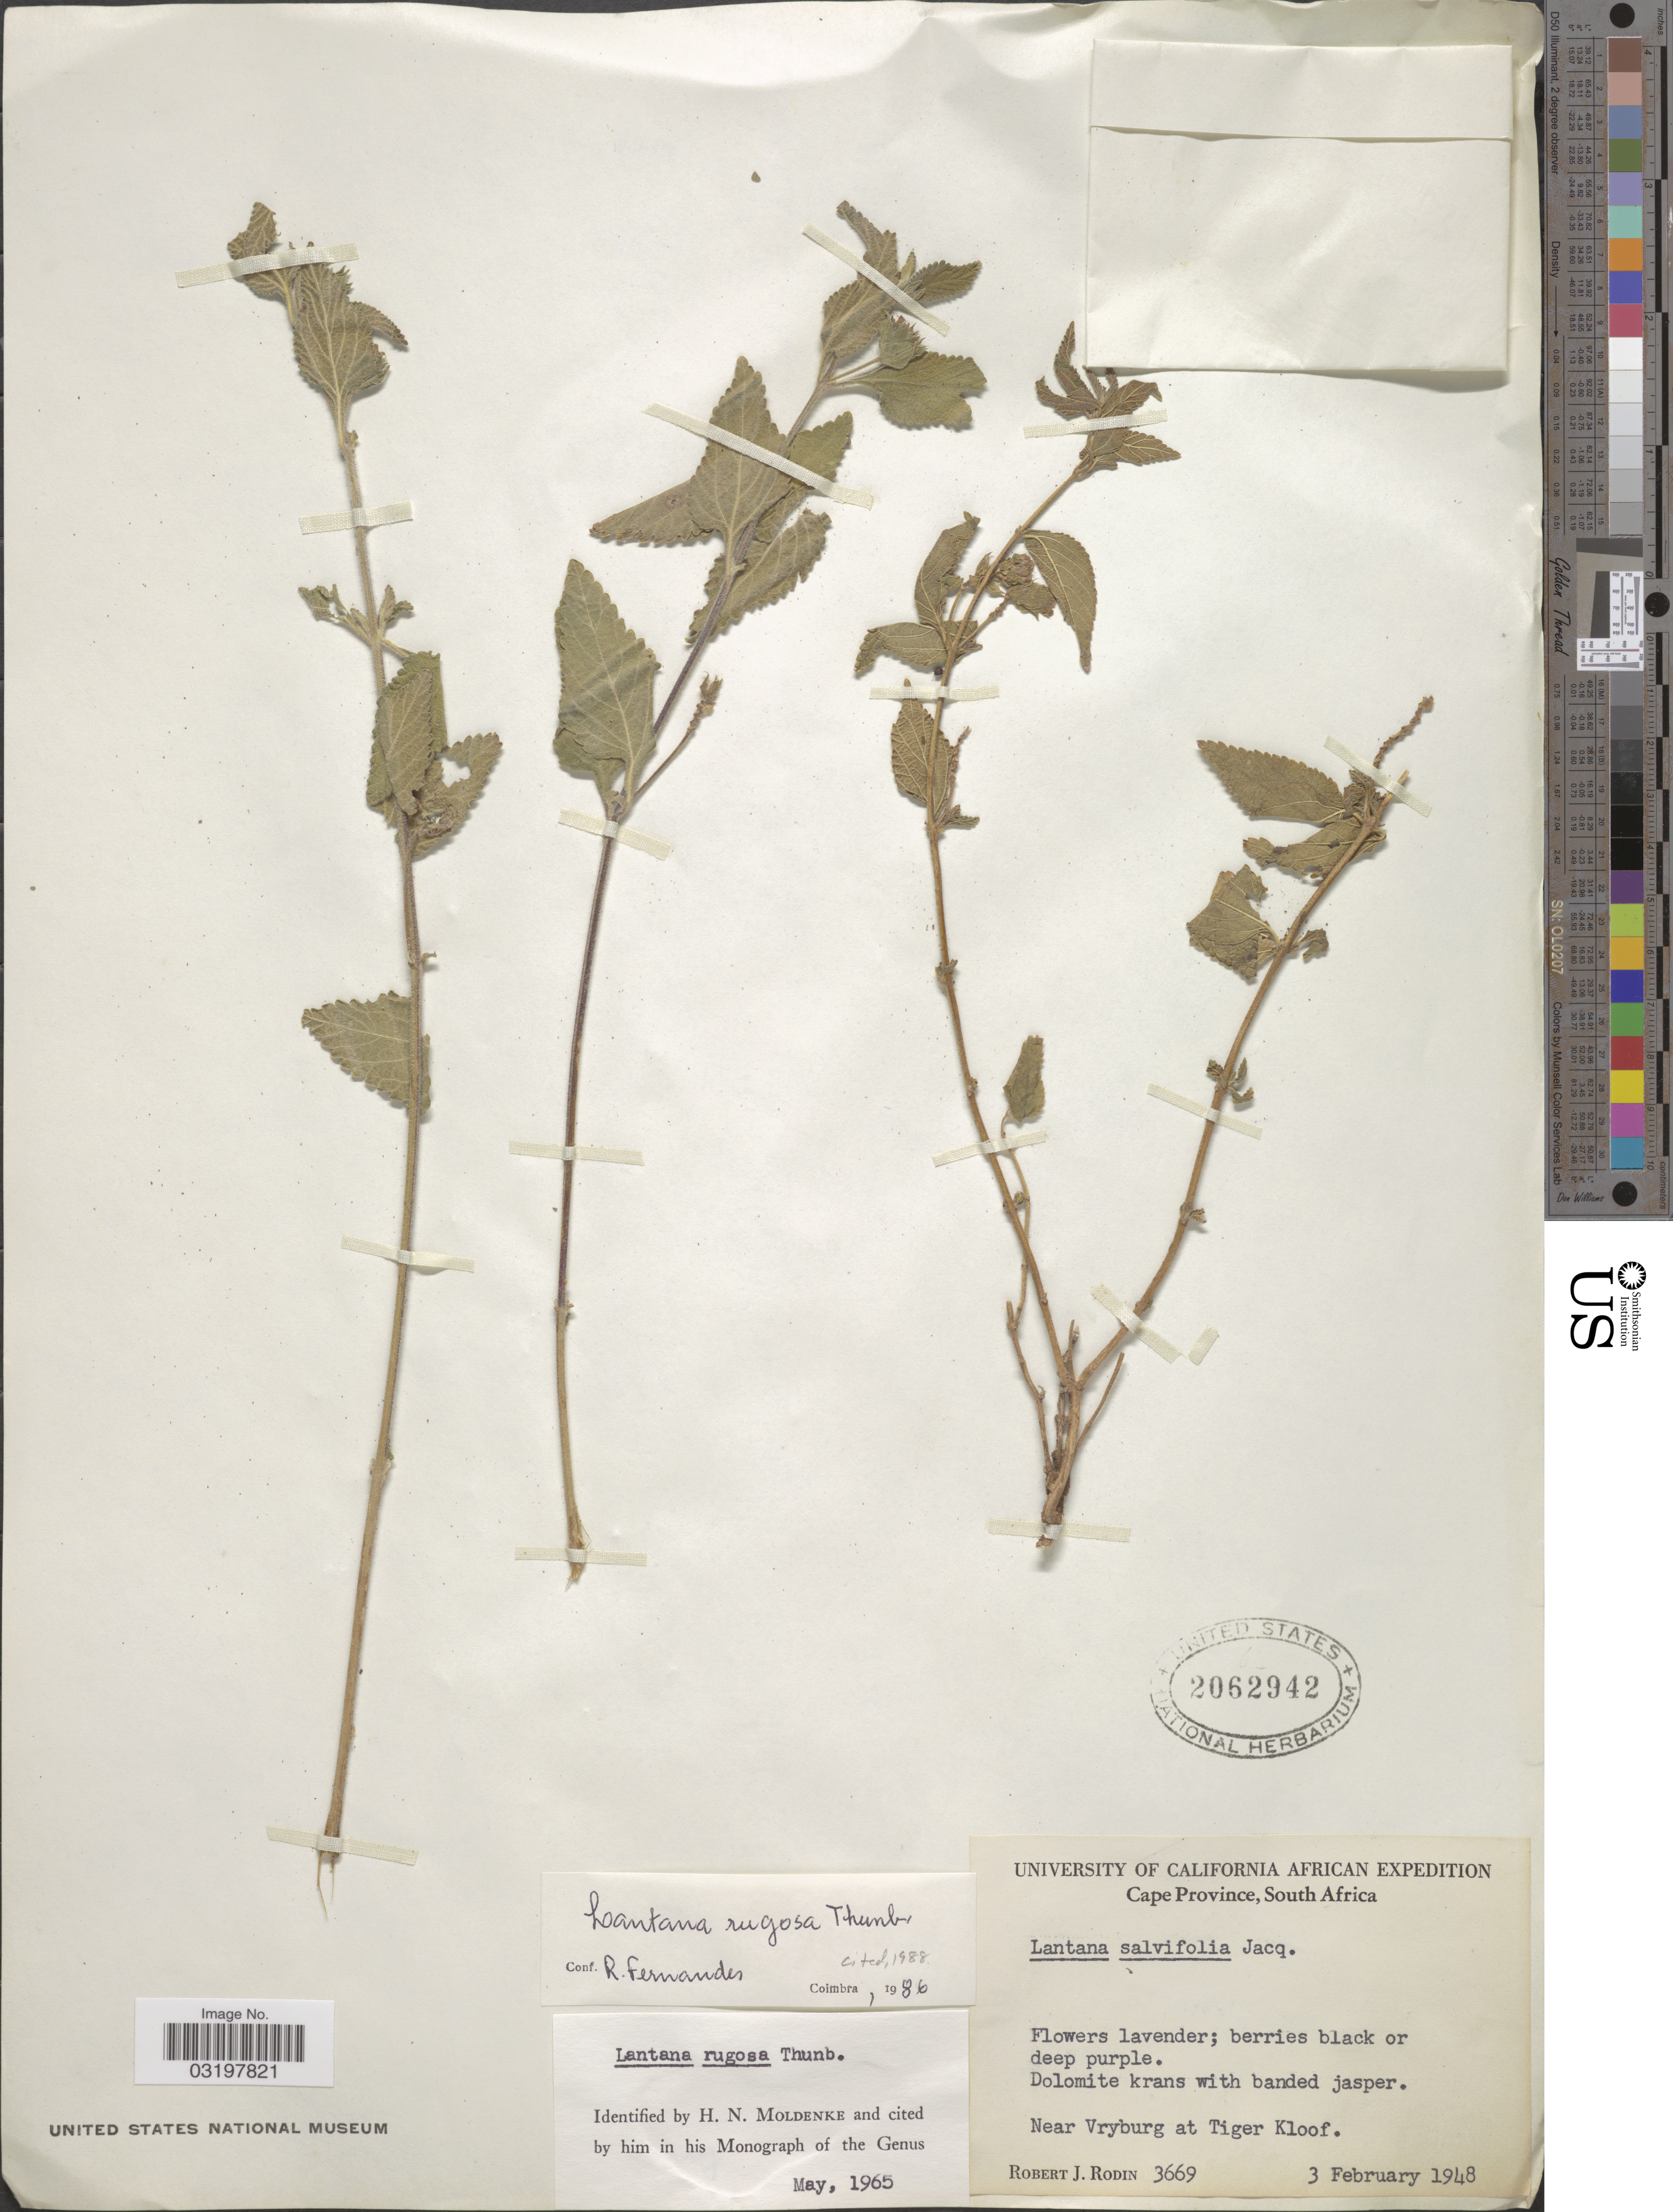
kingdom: Plantae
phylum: Tracheophyta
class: Magnoliopsida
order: Lamiales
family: Verbenaceae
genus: Lantana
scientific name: Lantana rugosa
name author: Thunb.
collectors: R. J. Rodin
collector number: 3669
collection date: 1948-02-03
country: South Africa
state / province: North West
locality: Near Vryburg at Tiger Kloof.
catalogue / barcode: US 2062942